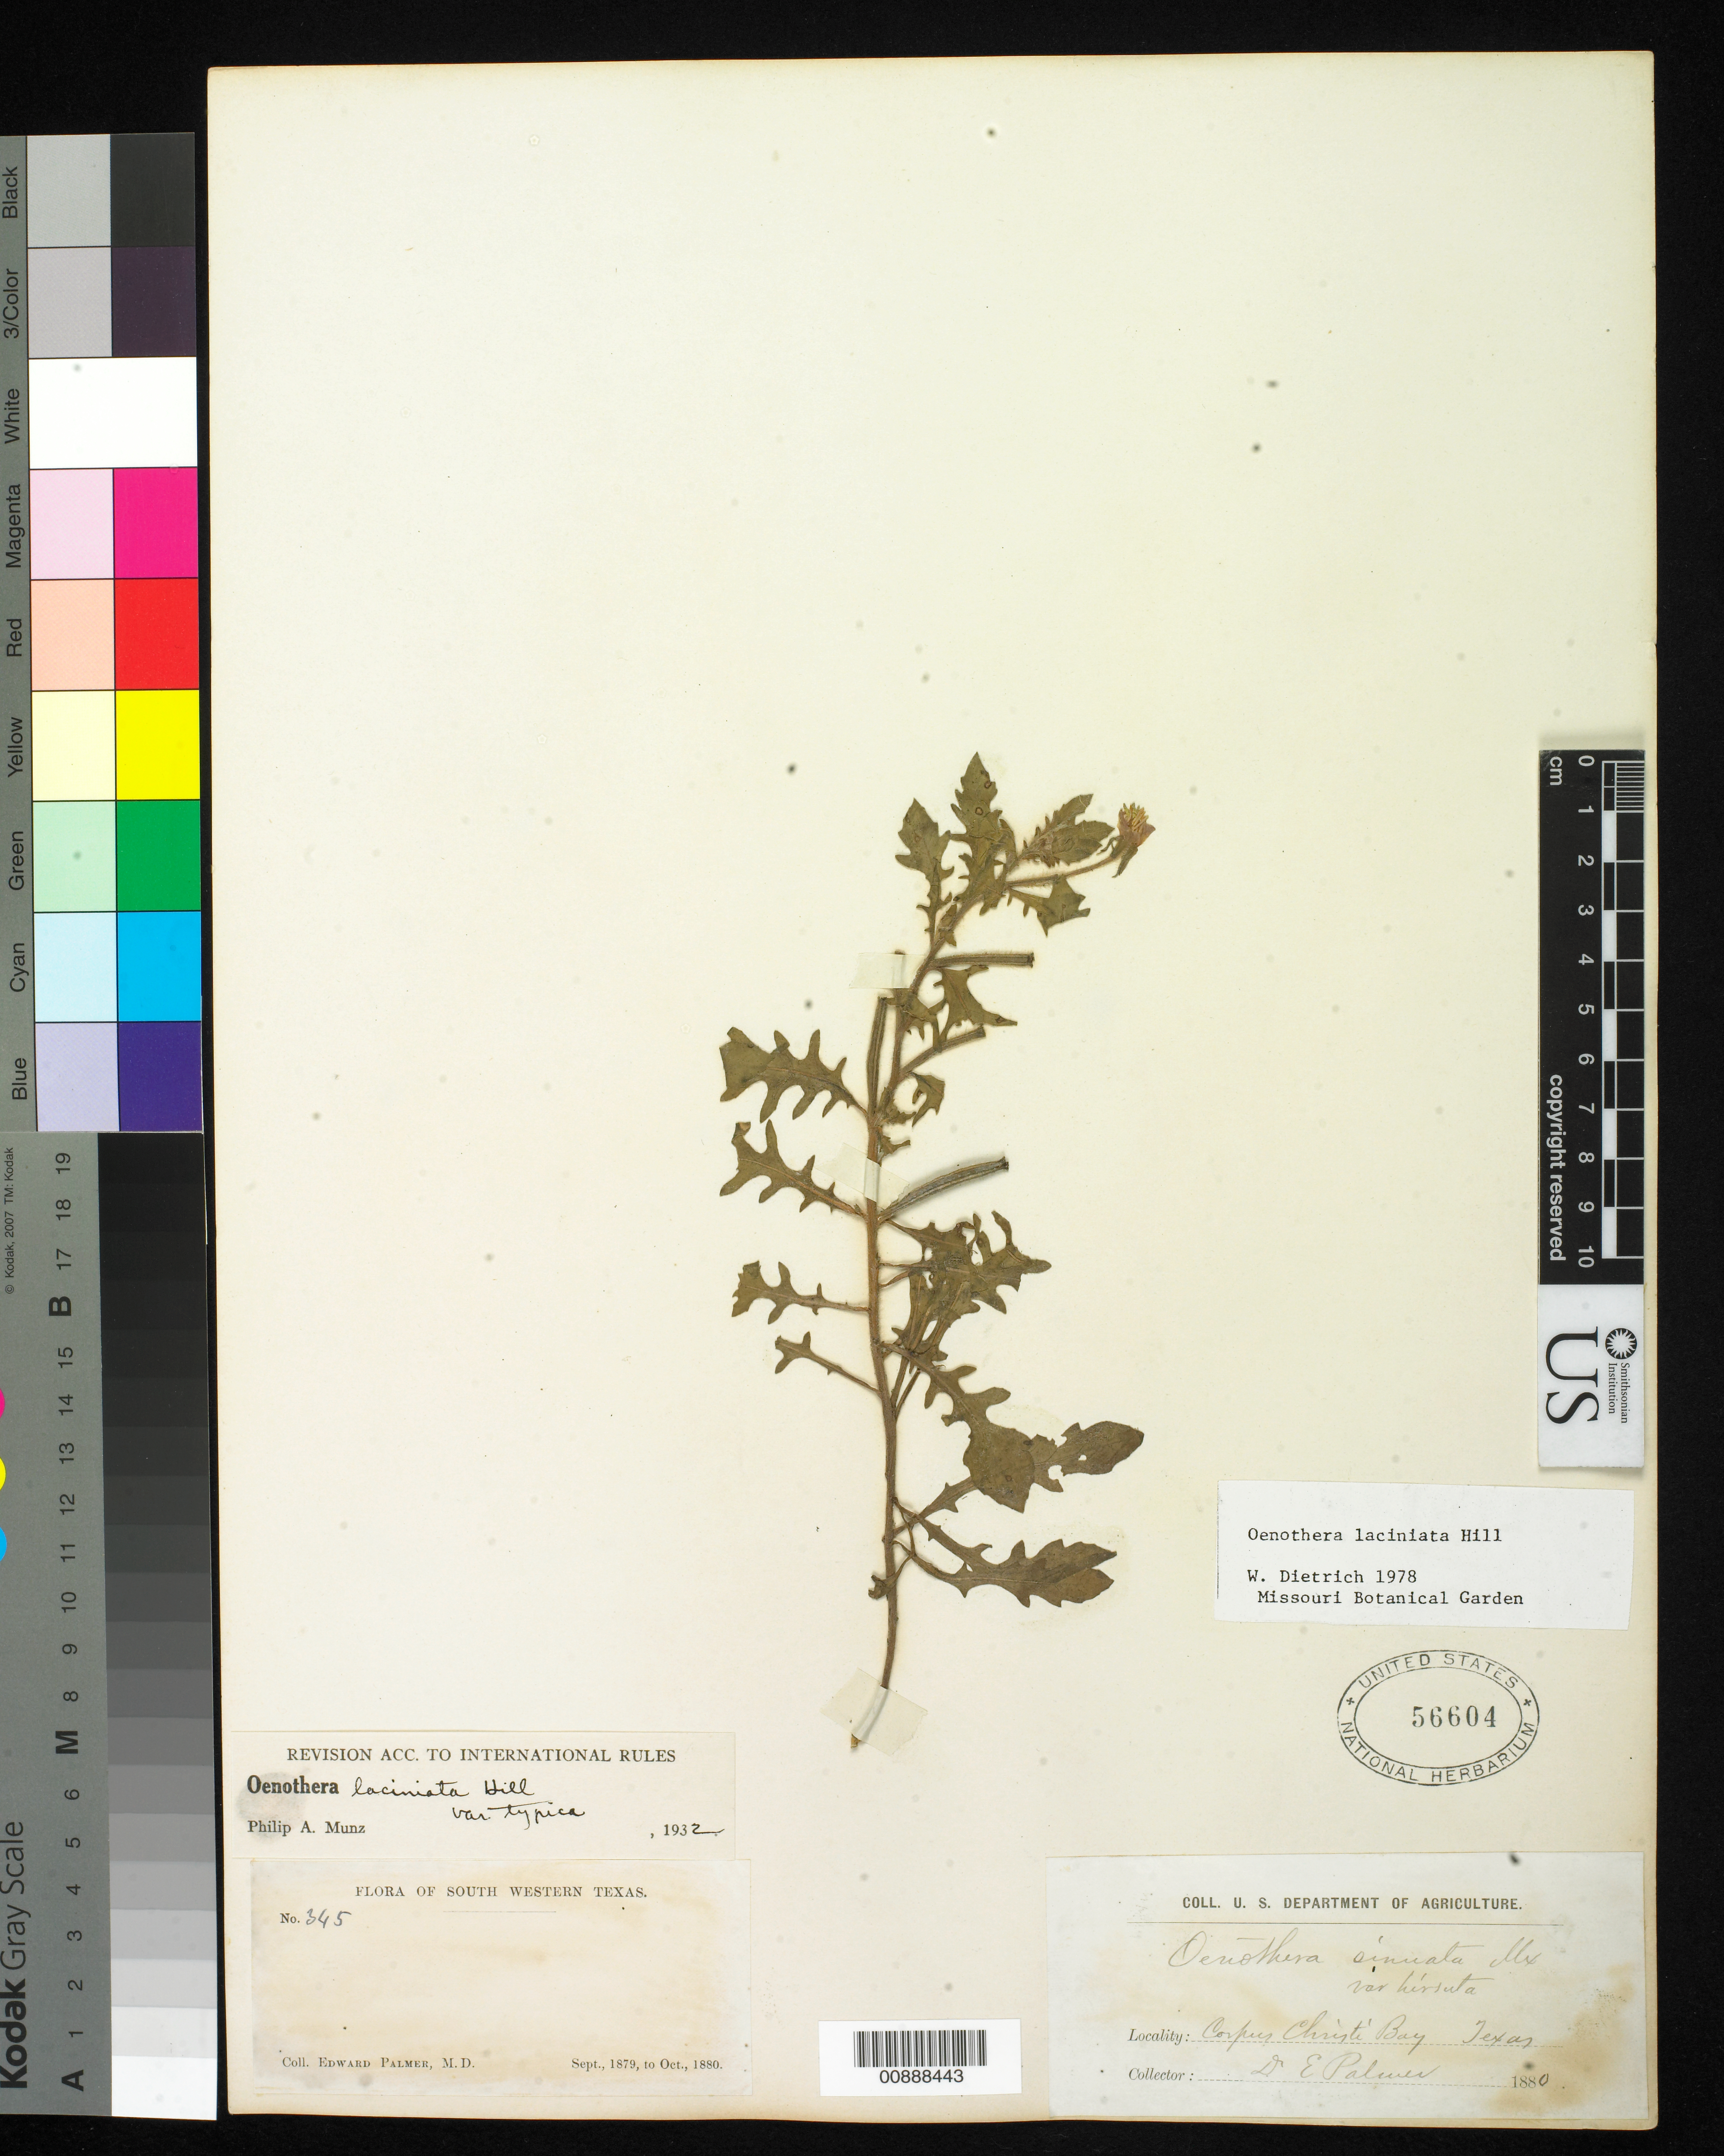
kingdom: Plantae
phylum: Tracheophyta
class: Magnoliopsida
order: Myrtales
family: Onagraceae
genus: Oenothera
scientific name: Oenothera laciniata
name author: Hill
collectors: E. Palmer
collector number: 345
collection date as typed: Sep 1879 to -- Oct 1880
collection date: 1879-09/1880-10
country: United States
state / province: Texas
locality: Corpus Christi Bay, Texas.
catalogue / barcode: US 56604